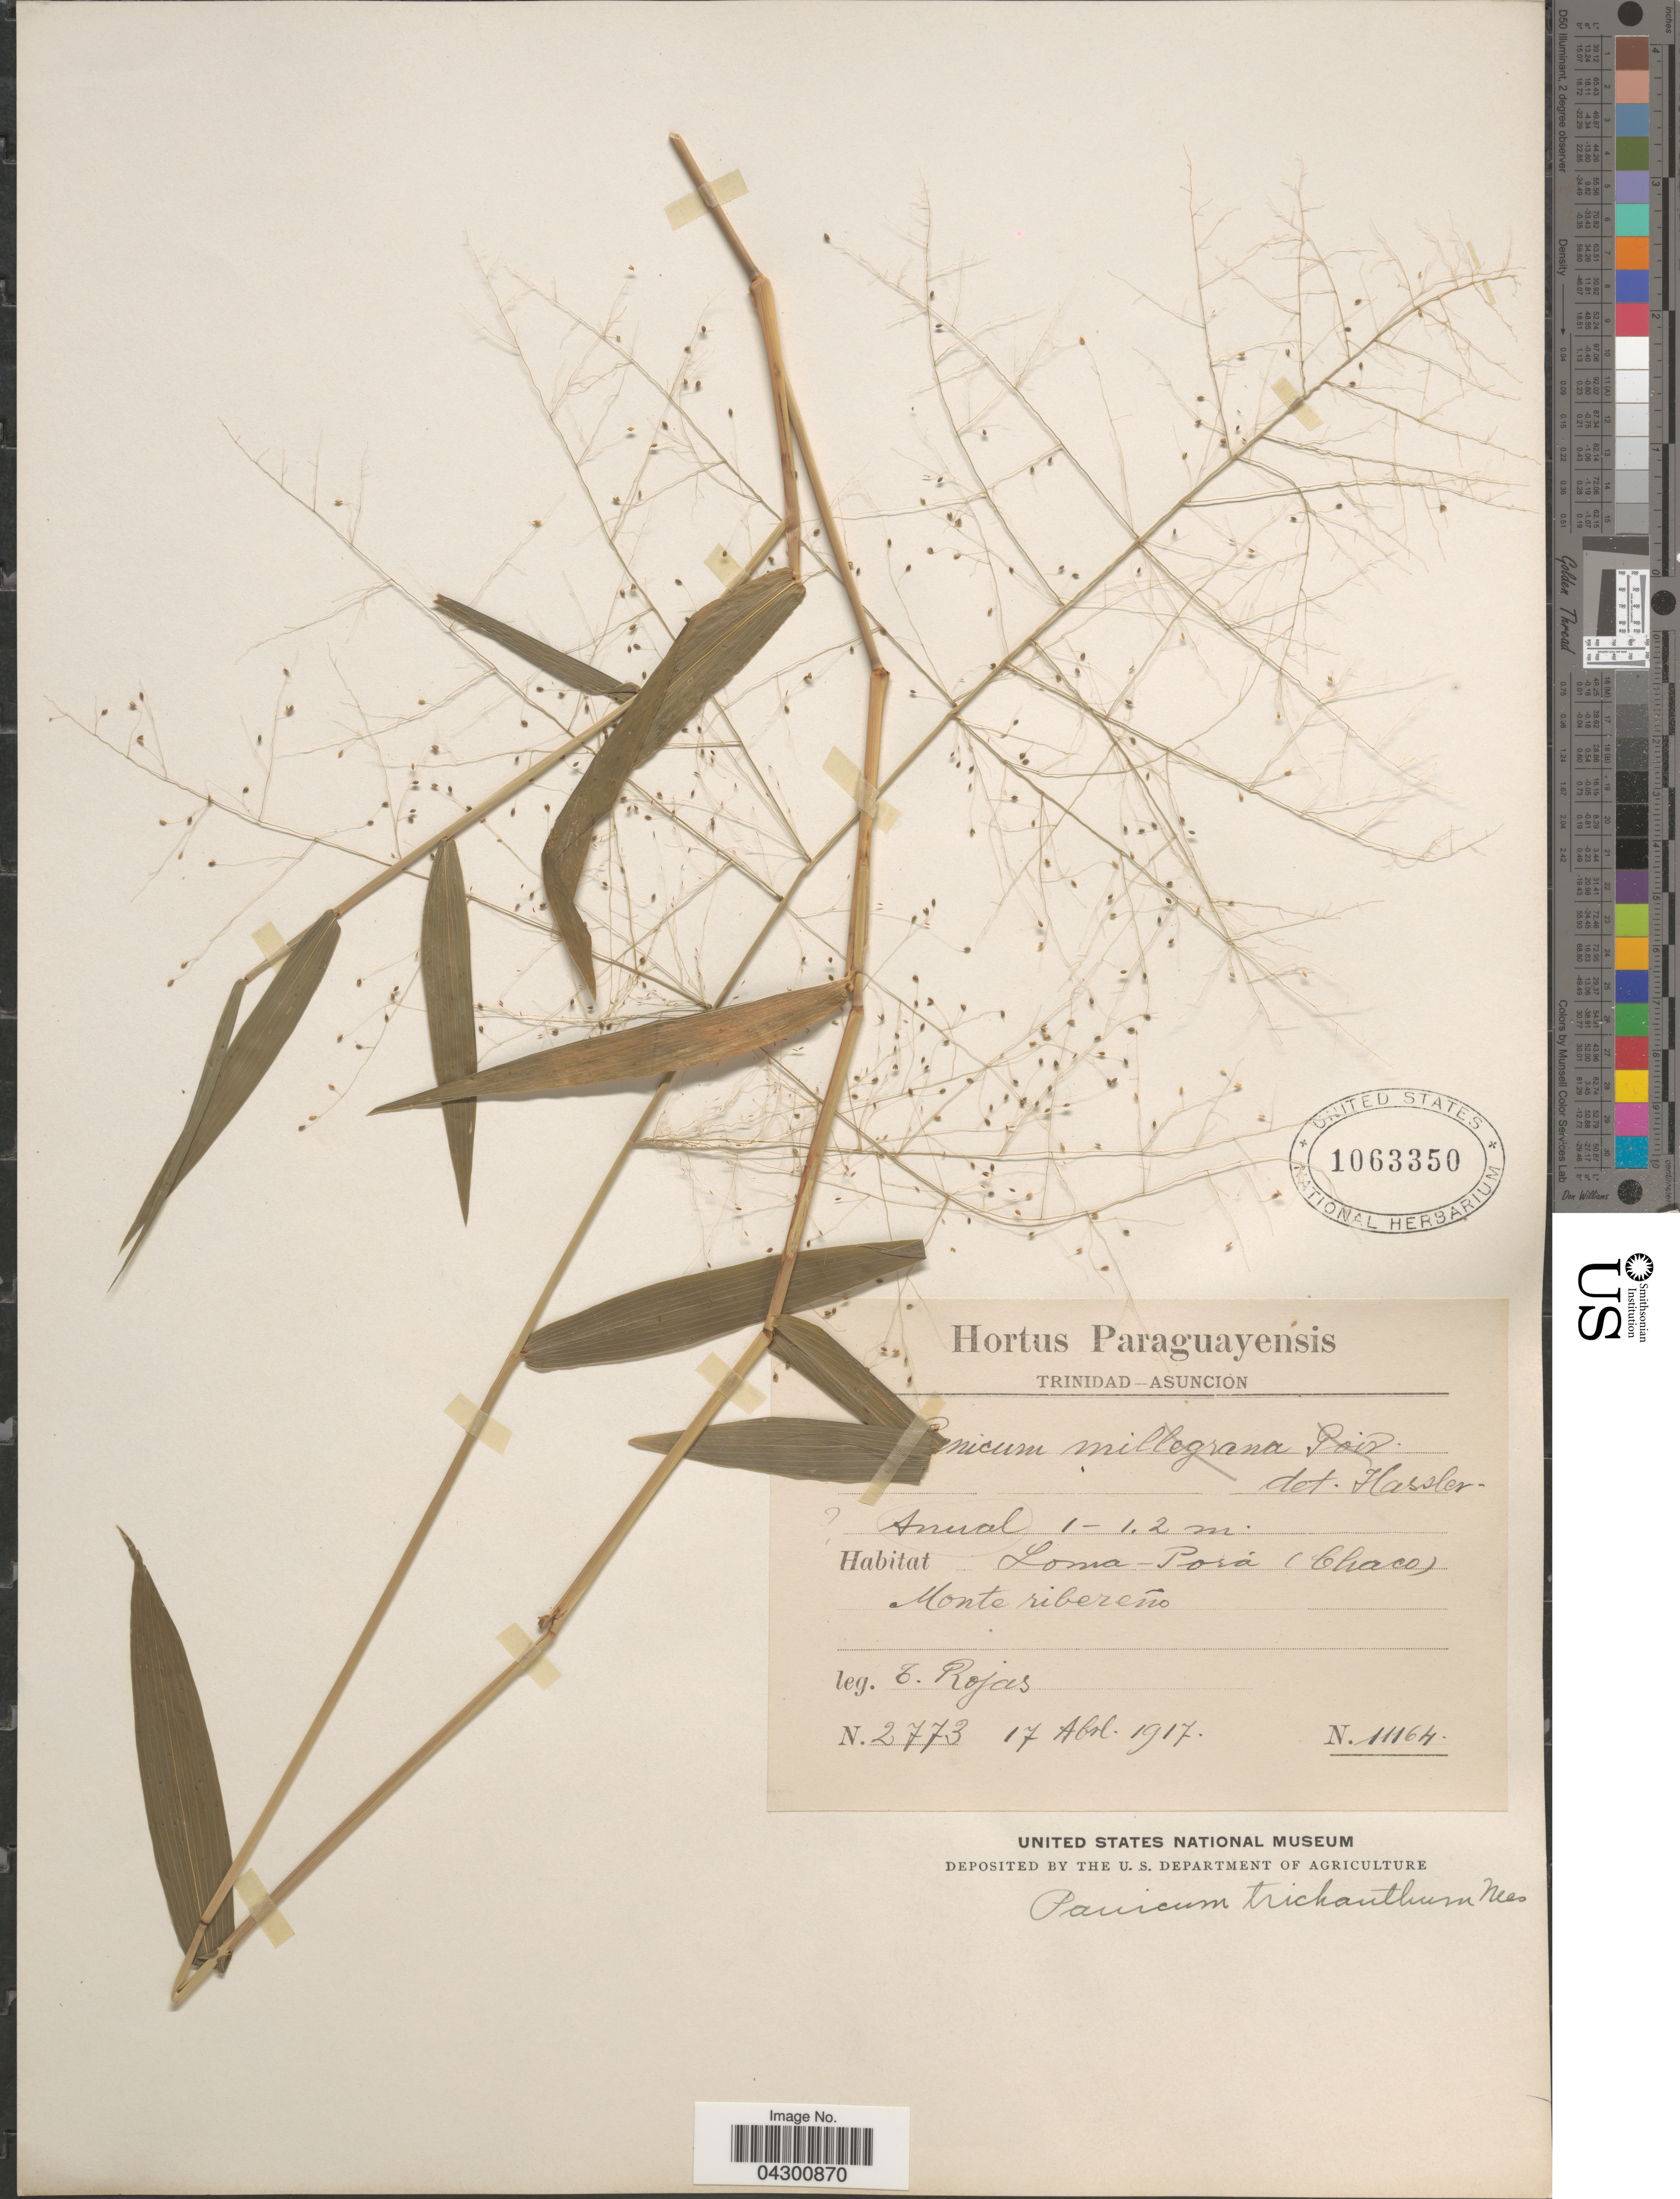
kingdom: Plantae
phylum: Tracheophyta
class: Liliopsida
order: Poales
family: Poaceae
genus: Panicum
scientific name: Panicum trichanthum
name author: Nees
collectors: T. Rojas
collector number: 2773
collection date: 1917-04-17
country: Paraguay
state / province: Asuncion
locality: Loma Porá (Chaco) Monte ribereño.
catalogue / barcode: US 1063350